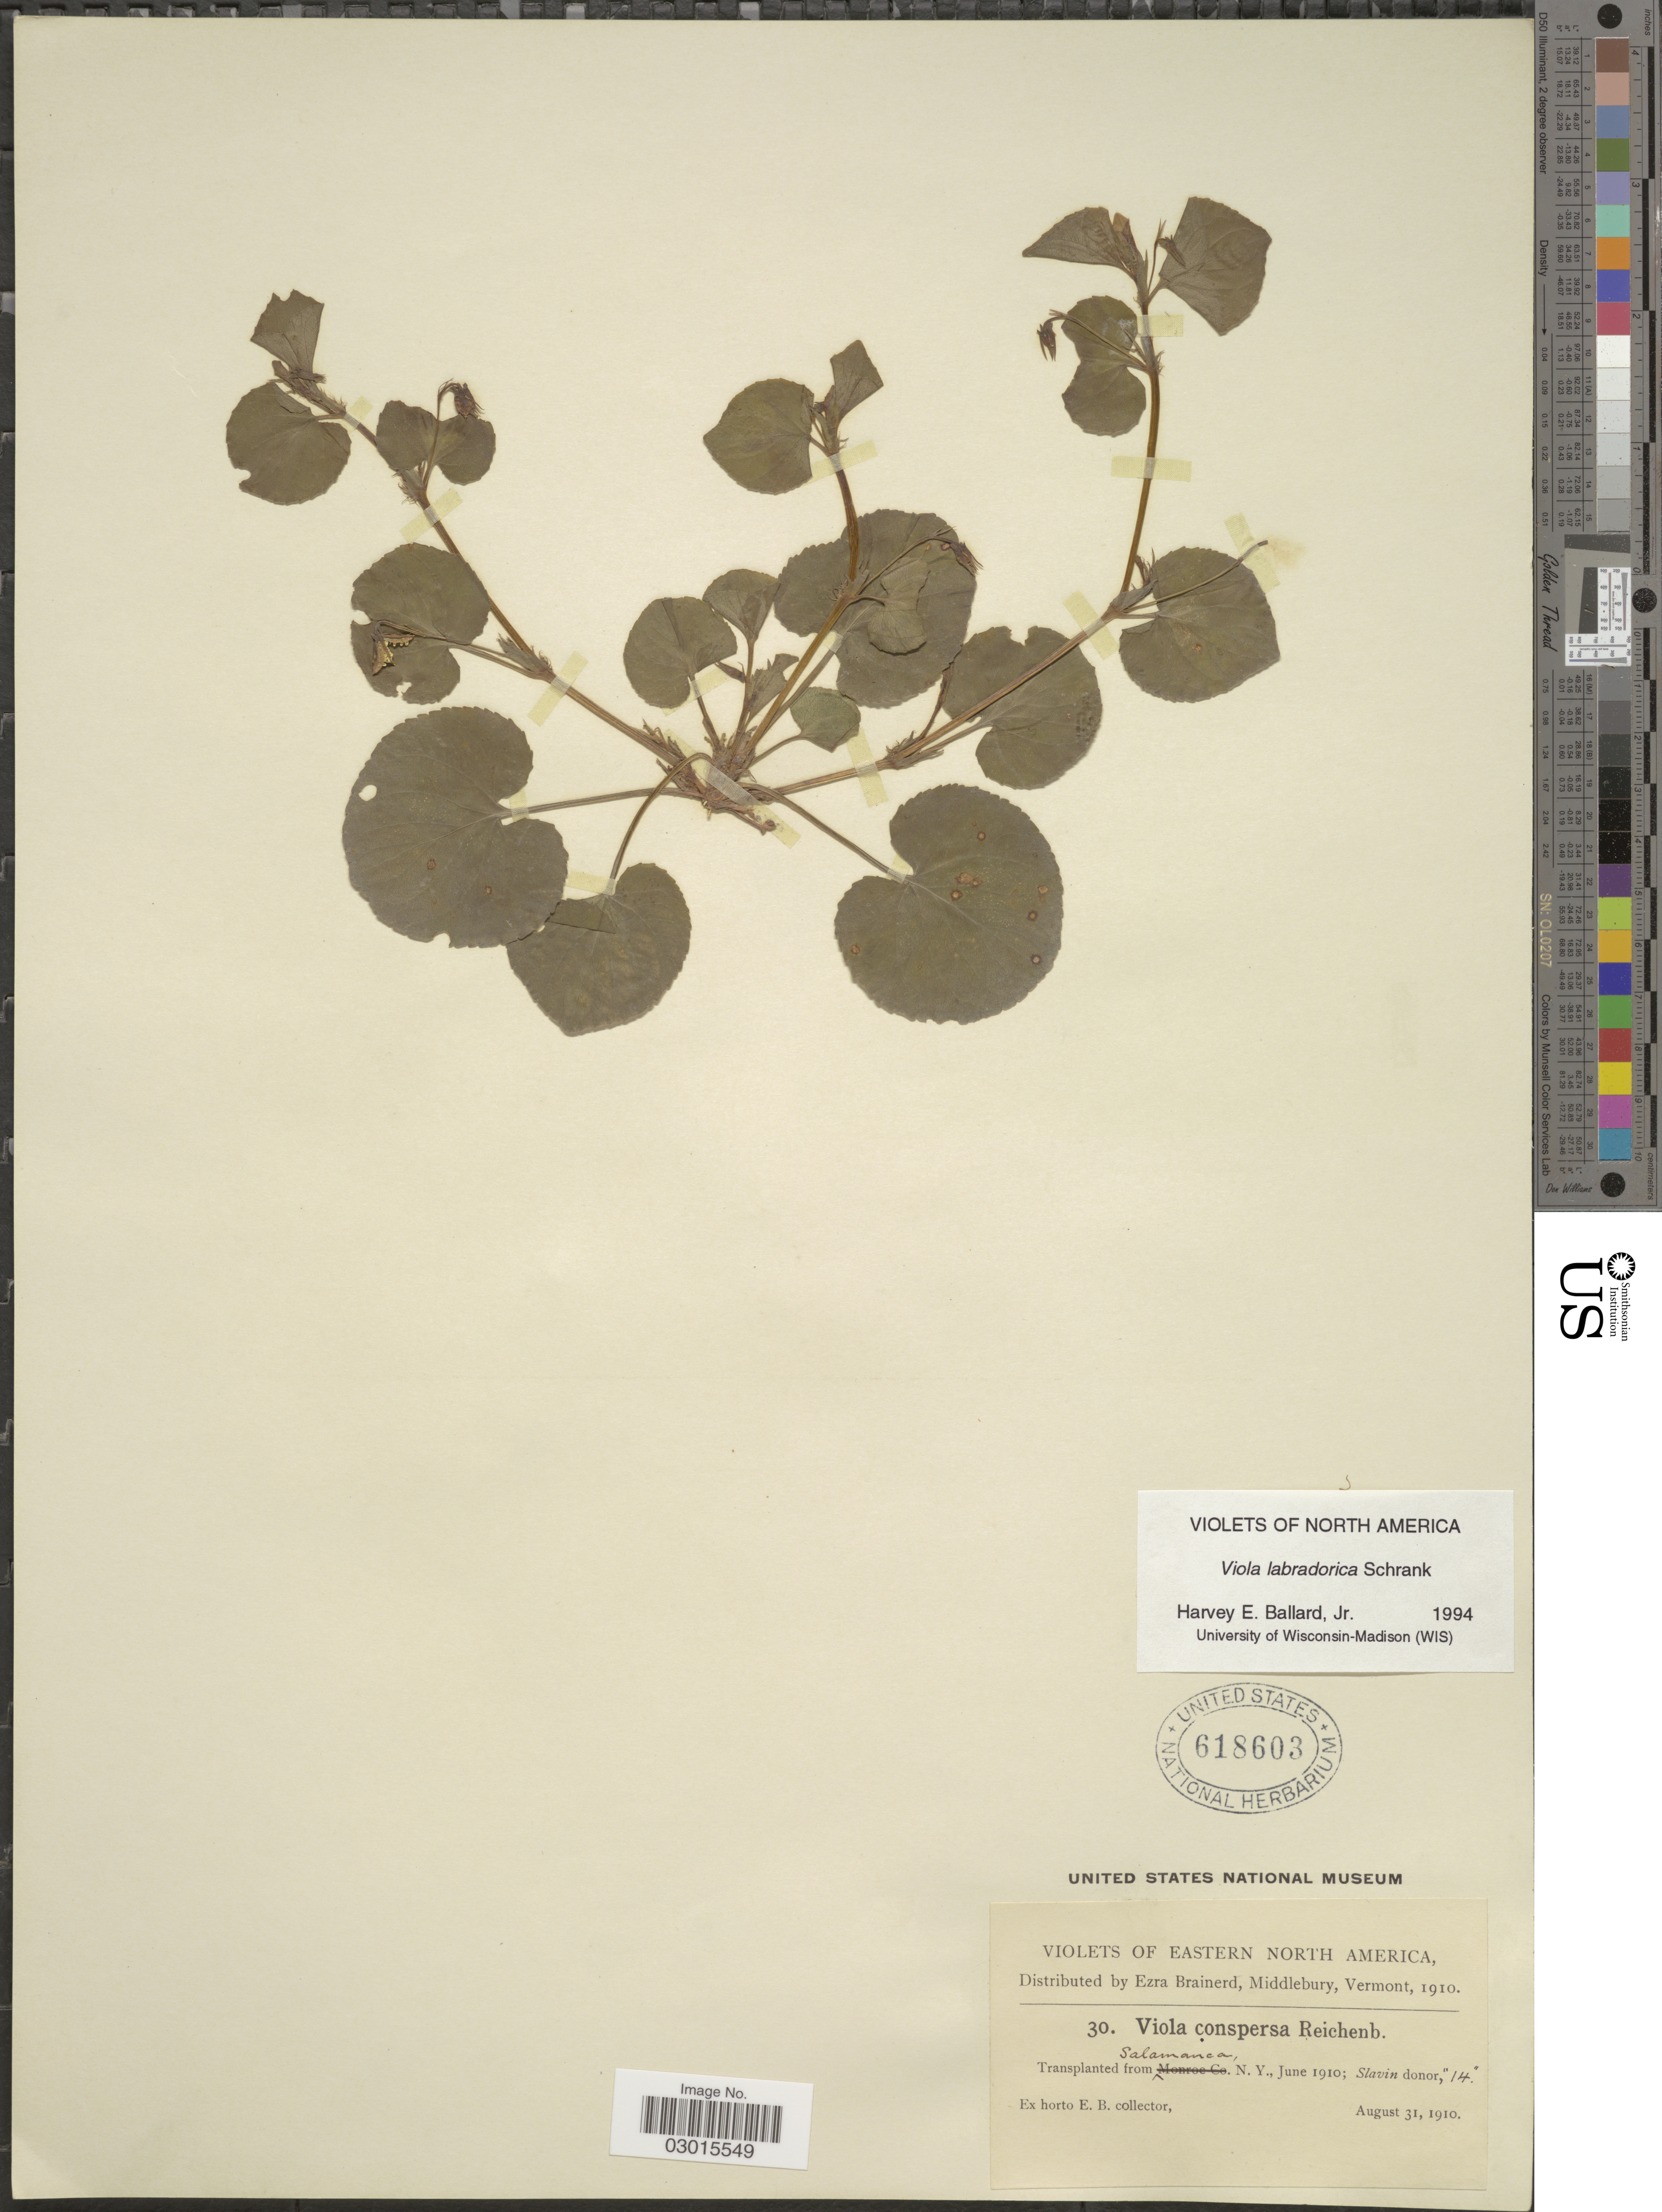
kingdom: Plantae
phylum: Tracheophyta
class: Magnoliopsida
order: Malpighiales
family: Violaceae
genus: Viola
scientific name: Viola labradorica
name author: Schrank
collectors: ex herb. Ezra Brainerd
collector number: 30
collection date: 1910-08-31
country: United States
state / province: New York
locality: Eastern North America. Transplanted from Salamanca, N.Y.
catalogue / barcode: US 618603